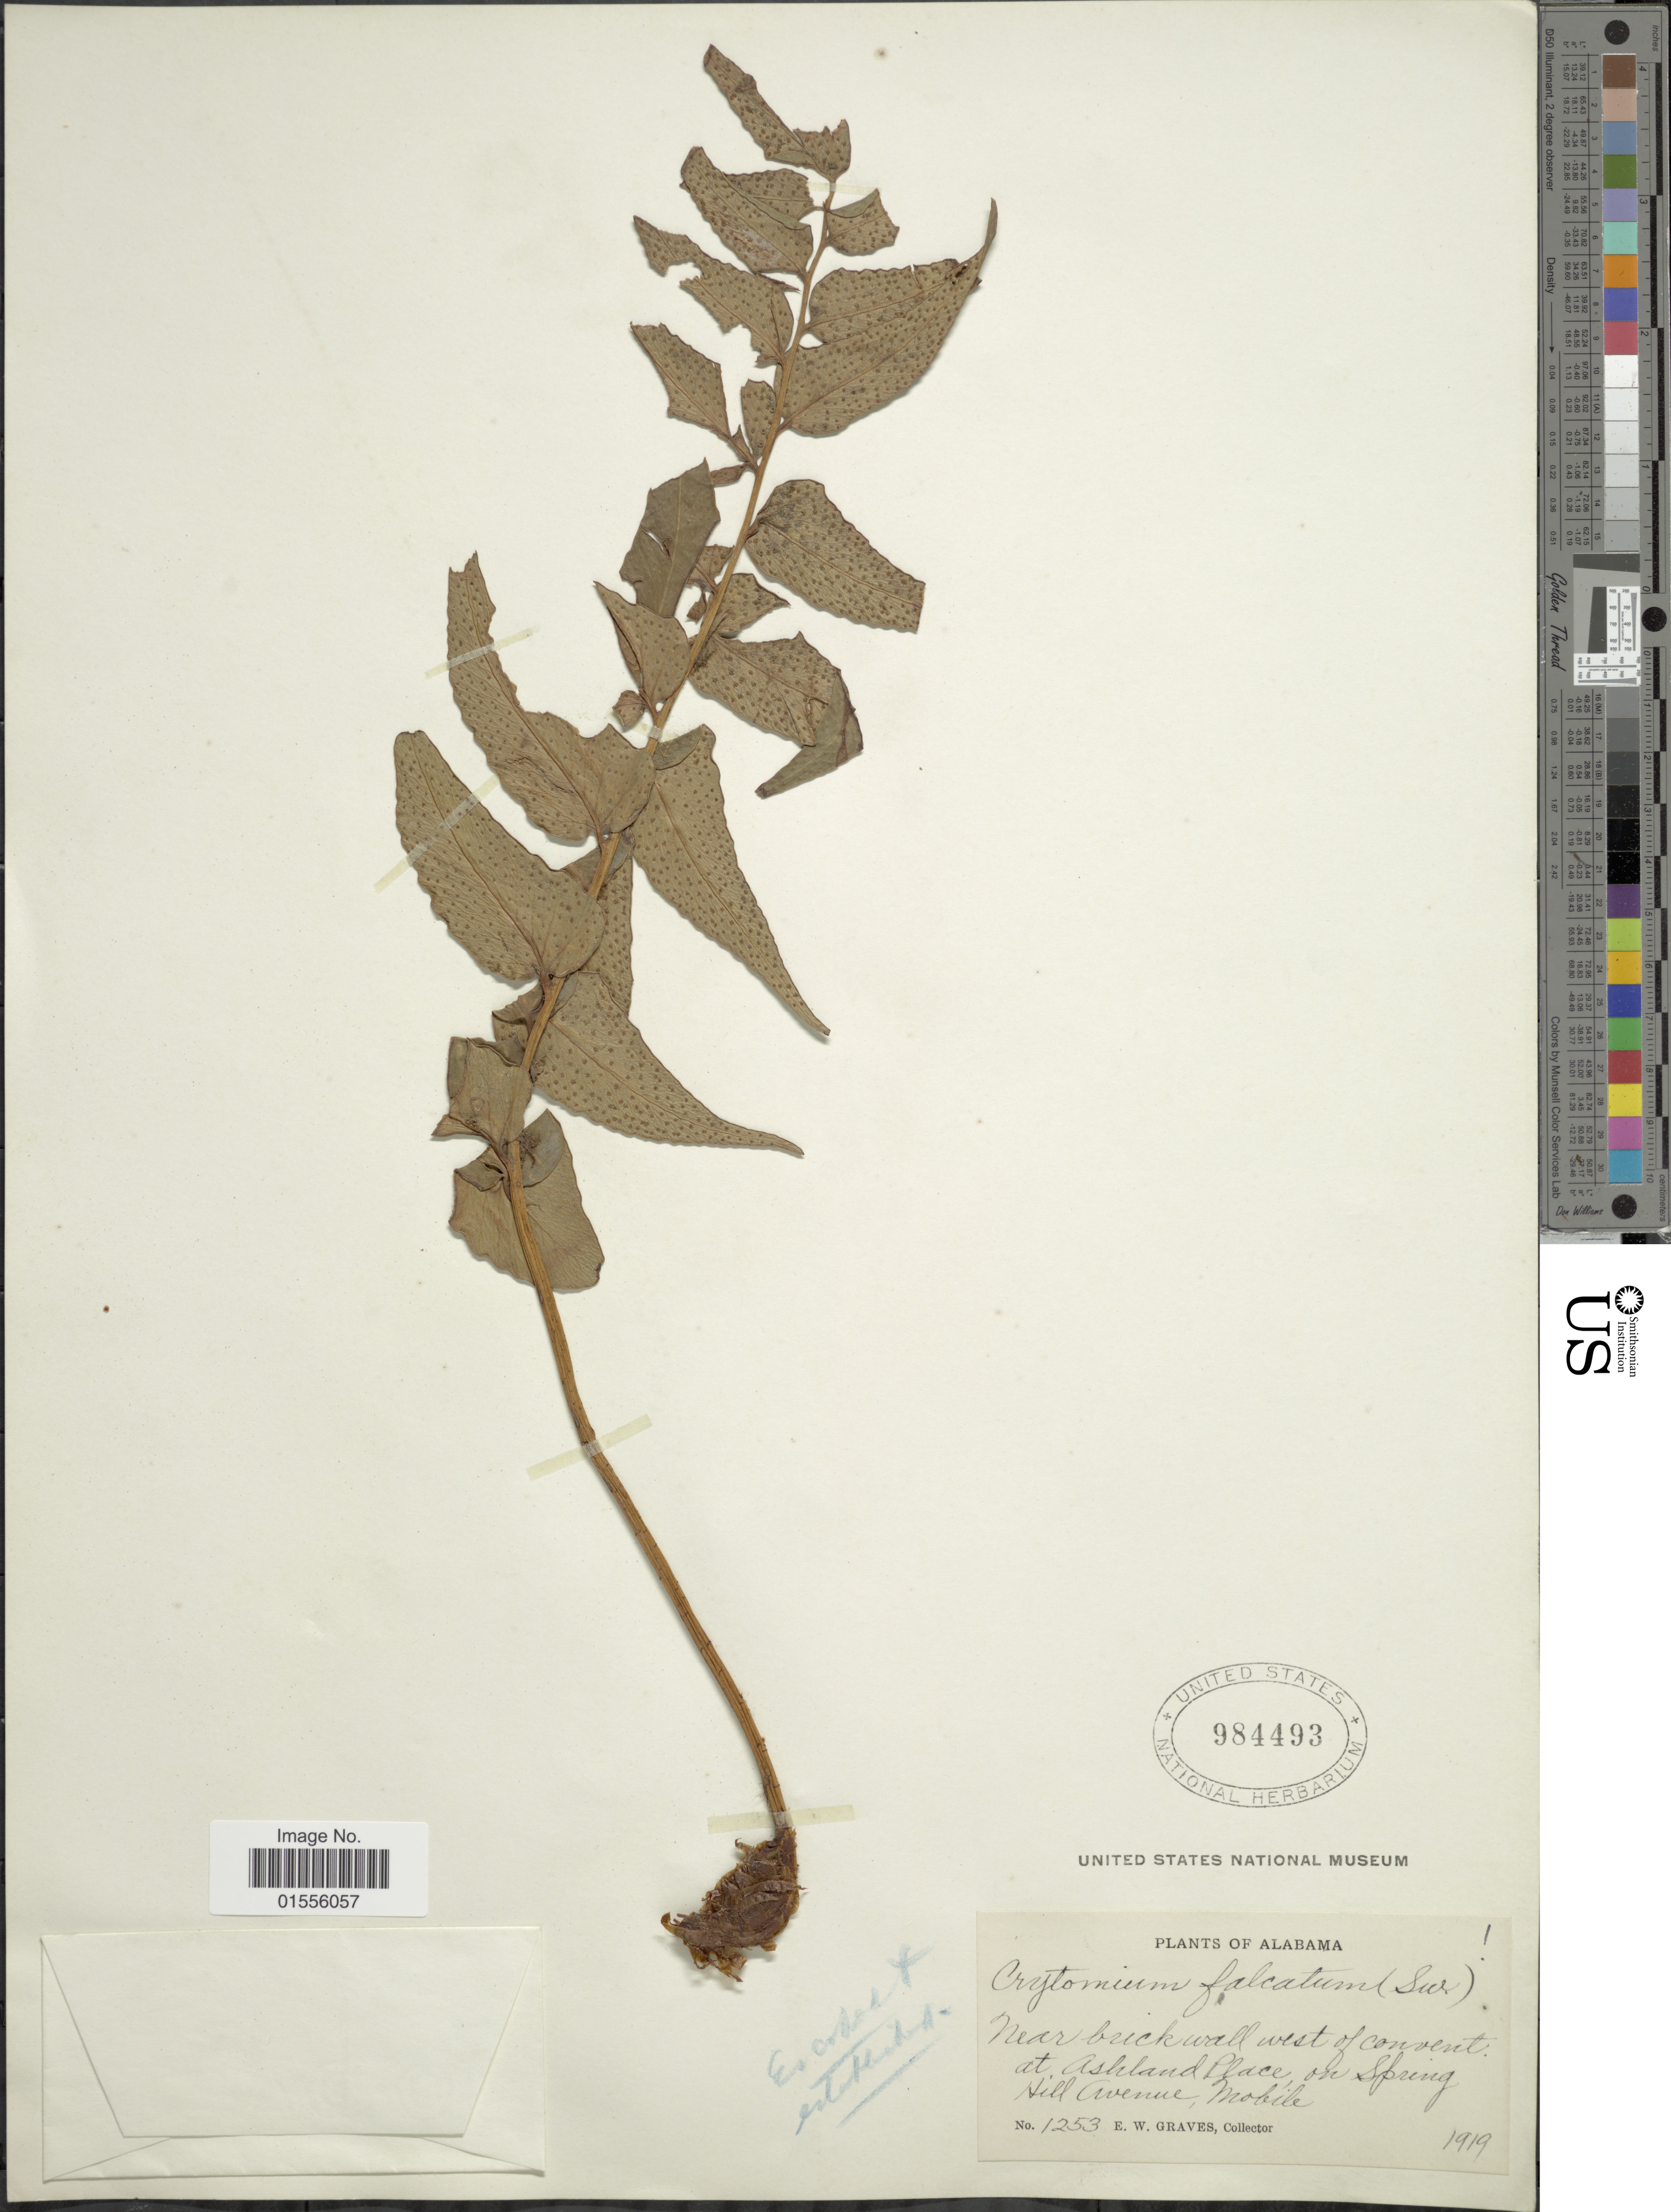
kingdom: Plantae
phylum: Tracheophyta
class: Polypodiopsida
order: Polypodiales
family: Dryopteridaceae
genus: Cyrtomium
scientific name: Cyrtomium falcatum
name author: (L. f.) C. Presl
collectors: E. Graves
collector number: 1253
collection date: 1919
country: United States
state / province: Alabama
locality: Near brickwall west of convent at Ashland Place, on spring Hill Avenue, Mobile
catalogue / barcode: US 984493